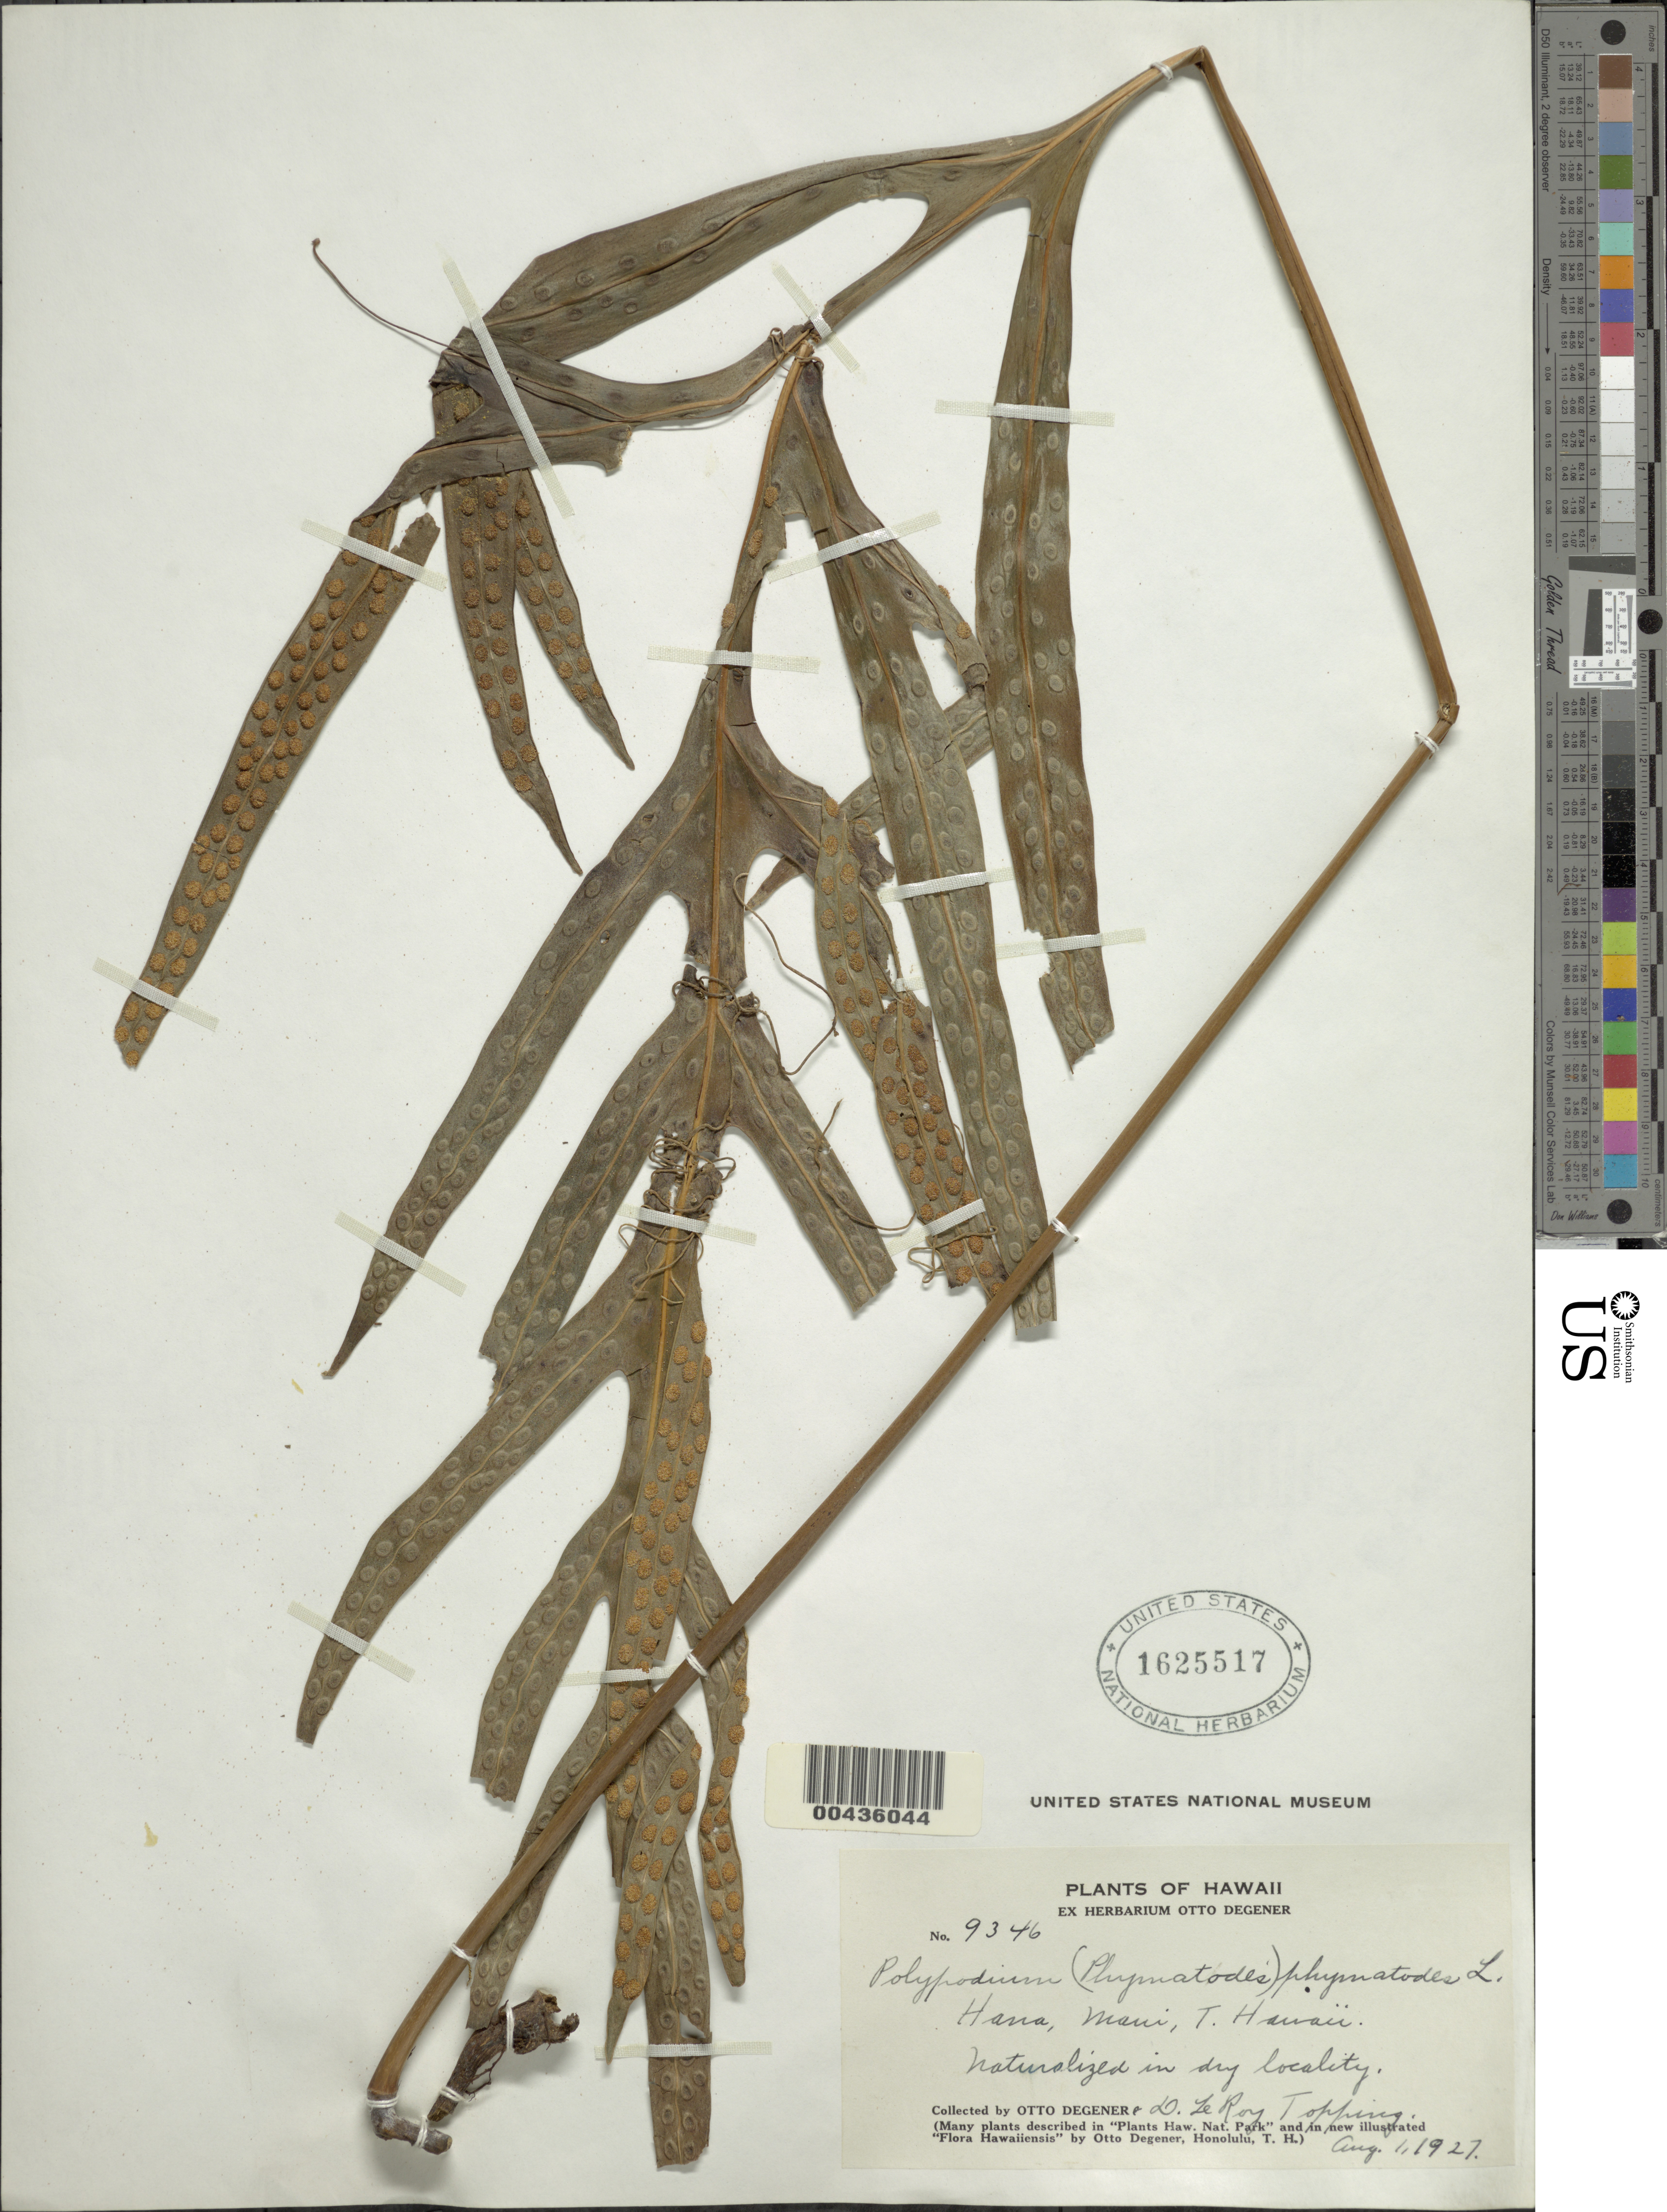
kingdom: Plantae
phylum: Tracheophyta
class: Polypodiopsida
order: Polypodiales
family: Polypodiaceae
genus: Polypodium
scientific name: Polypodium scolopendria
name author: Burm. f.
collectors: O. Degener & D. L. Topping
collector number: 9346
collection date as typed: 1 Aug 1927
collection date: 1927-08-01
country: United States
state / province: Hawaii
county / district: Maui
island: Maui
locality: Hana, Maui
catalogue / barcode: US 1625517